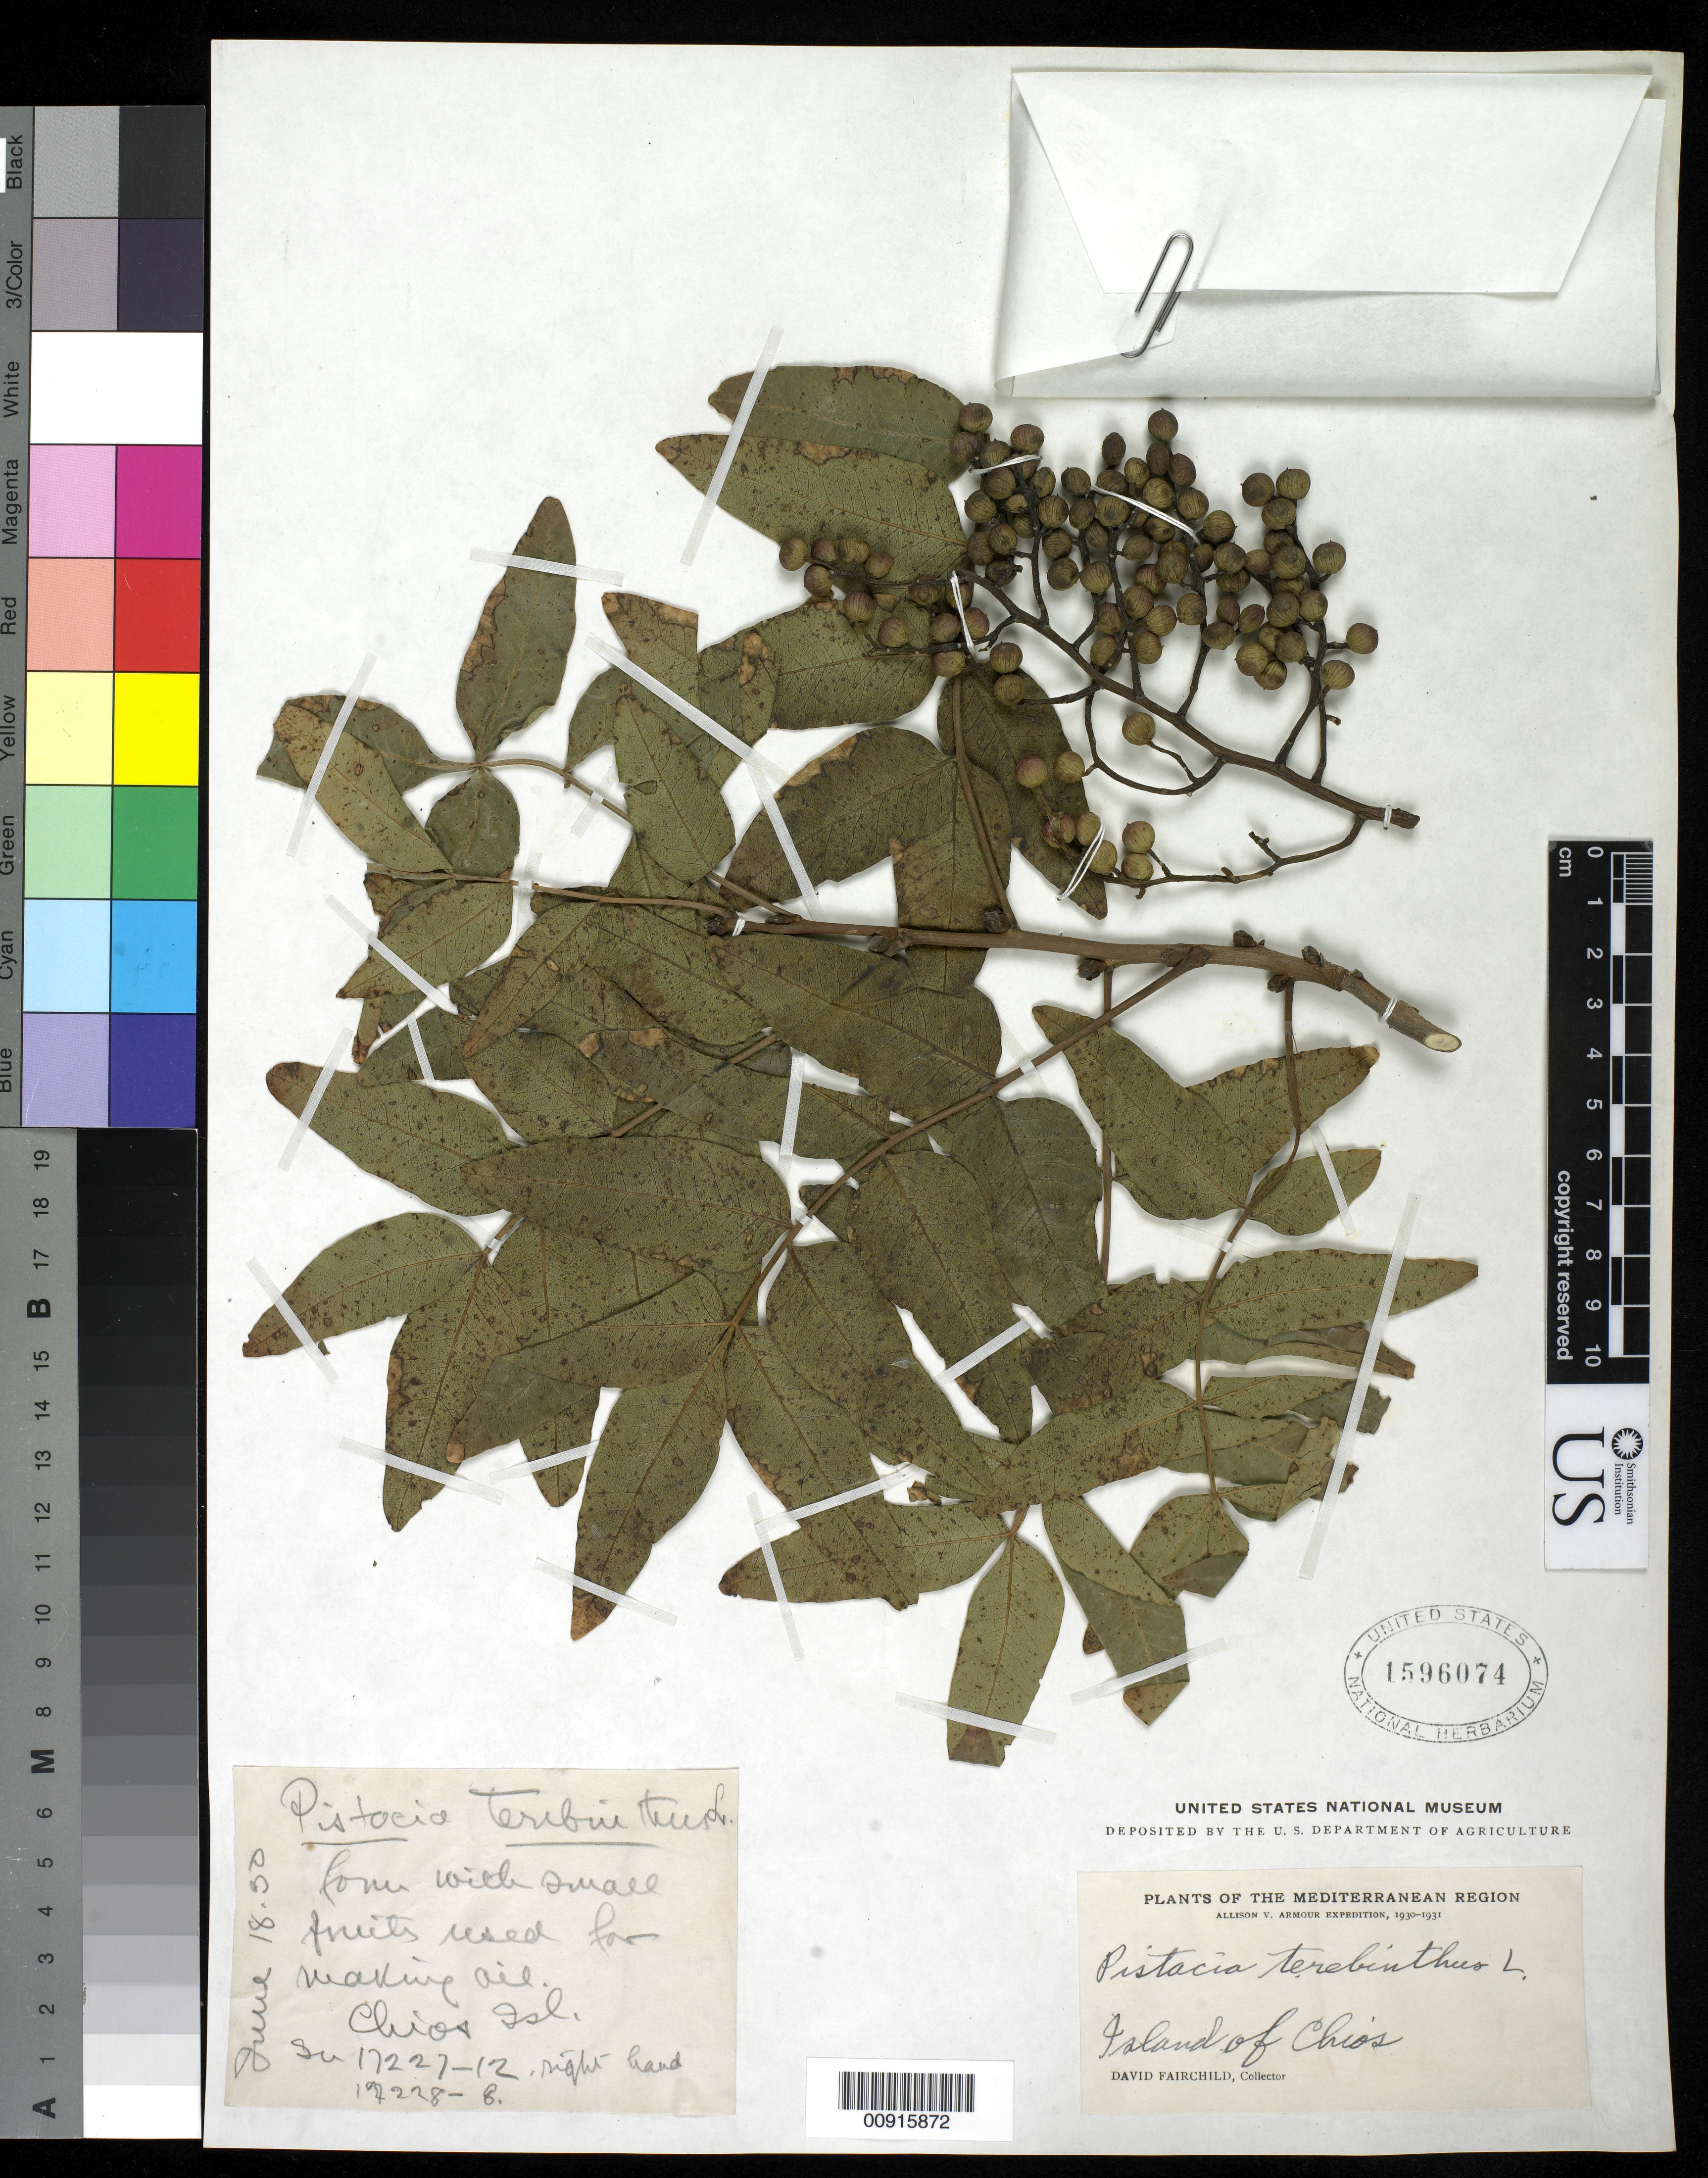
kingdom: Plantae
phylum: Tracheophyta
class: Magnoliopsida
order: Sapindales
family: Anacardiaceae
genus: Pistacia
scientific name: Pistacia terebinthus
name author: L.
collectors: D. Fairchild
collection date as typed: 18 Jun 1930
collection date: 1930-06-18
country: Greece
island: Chios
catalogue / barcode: US 1596074